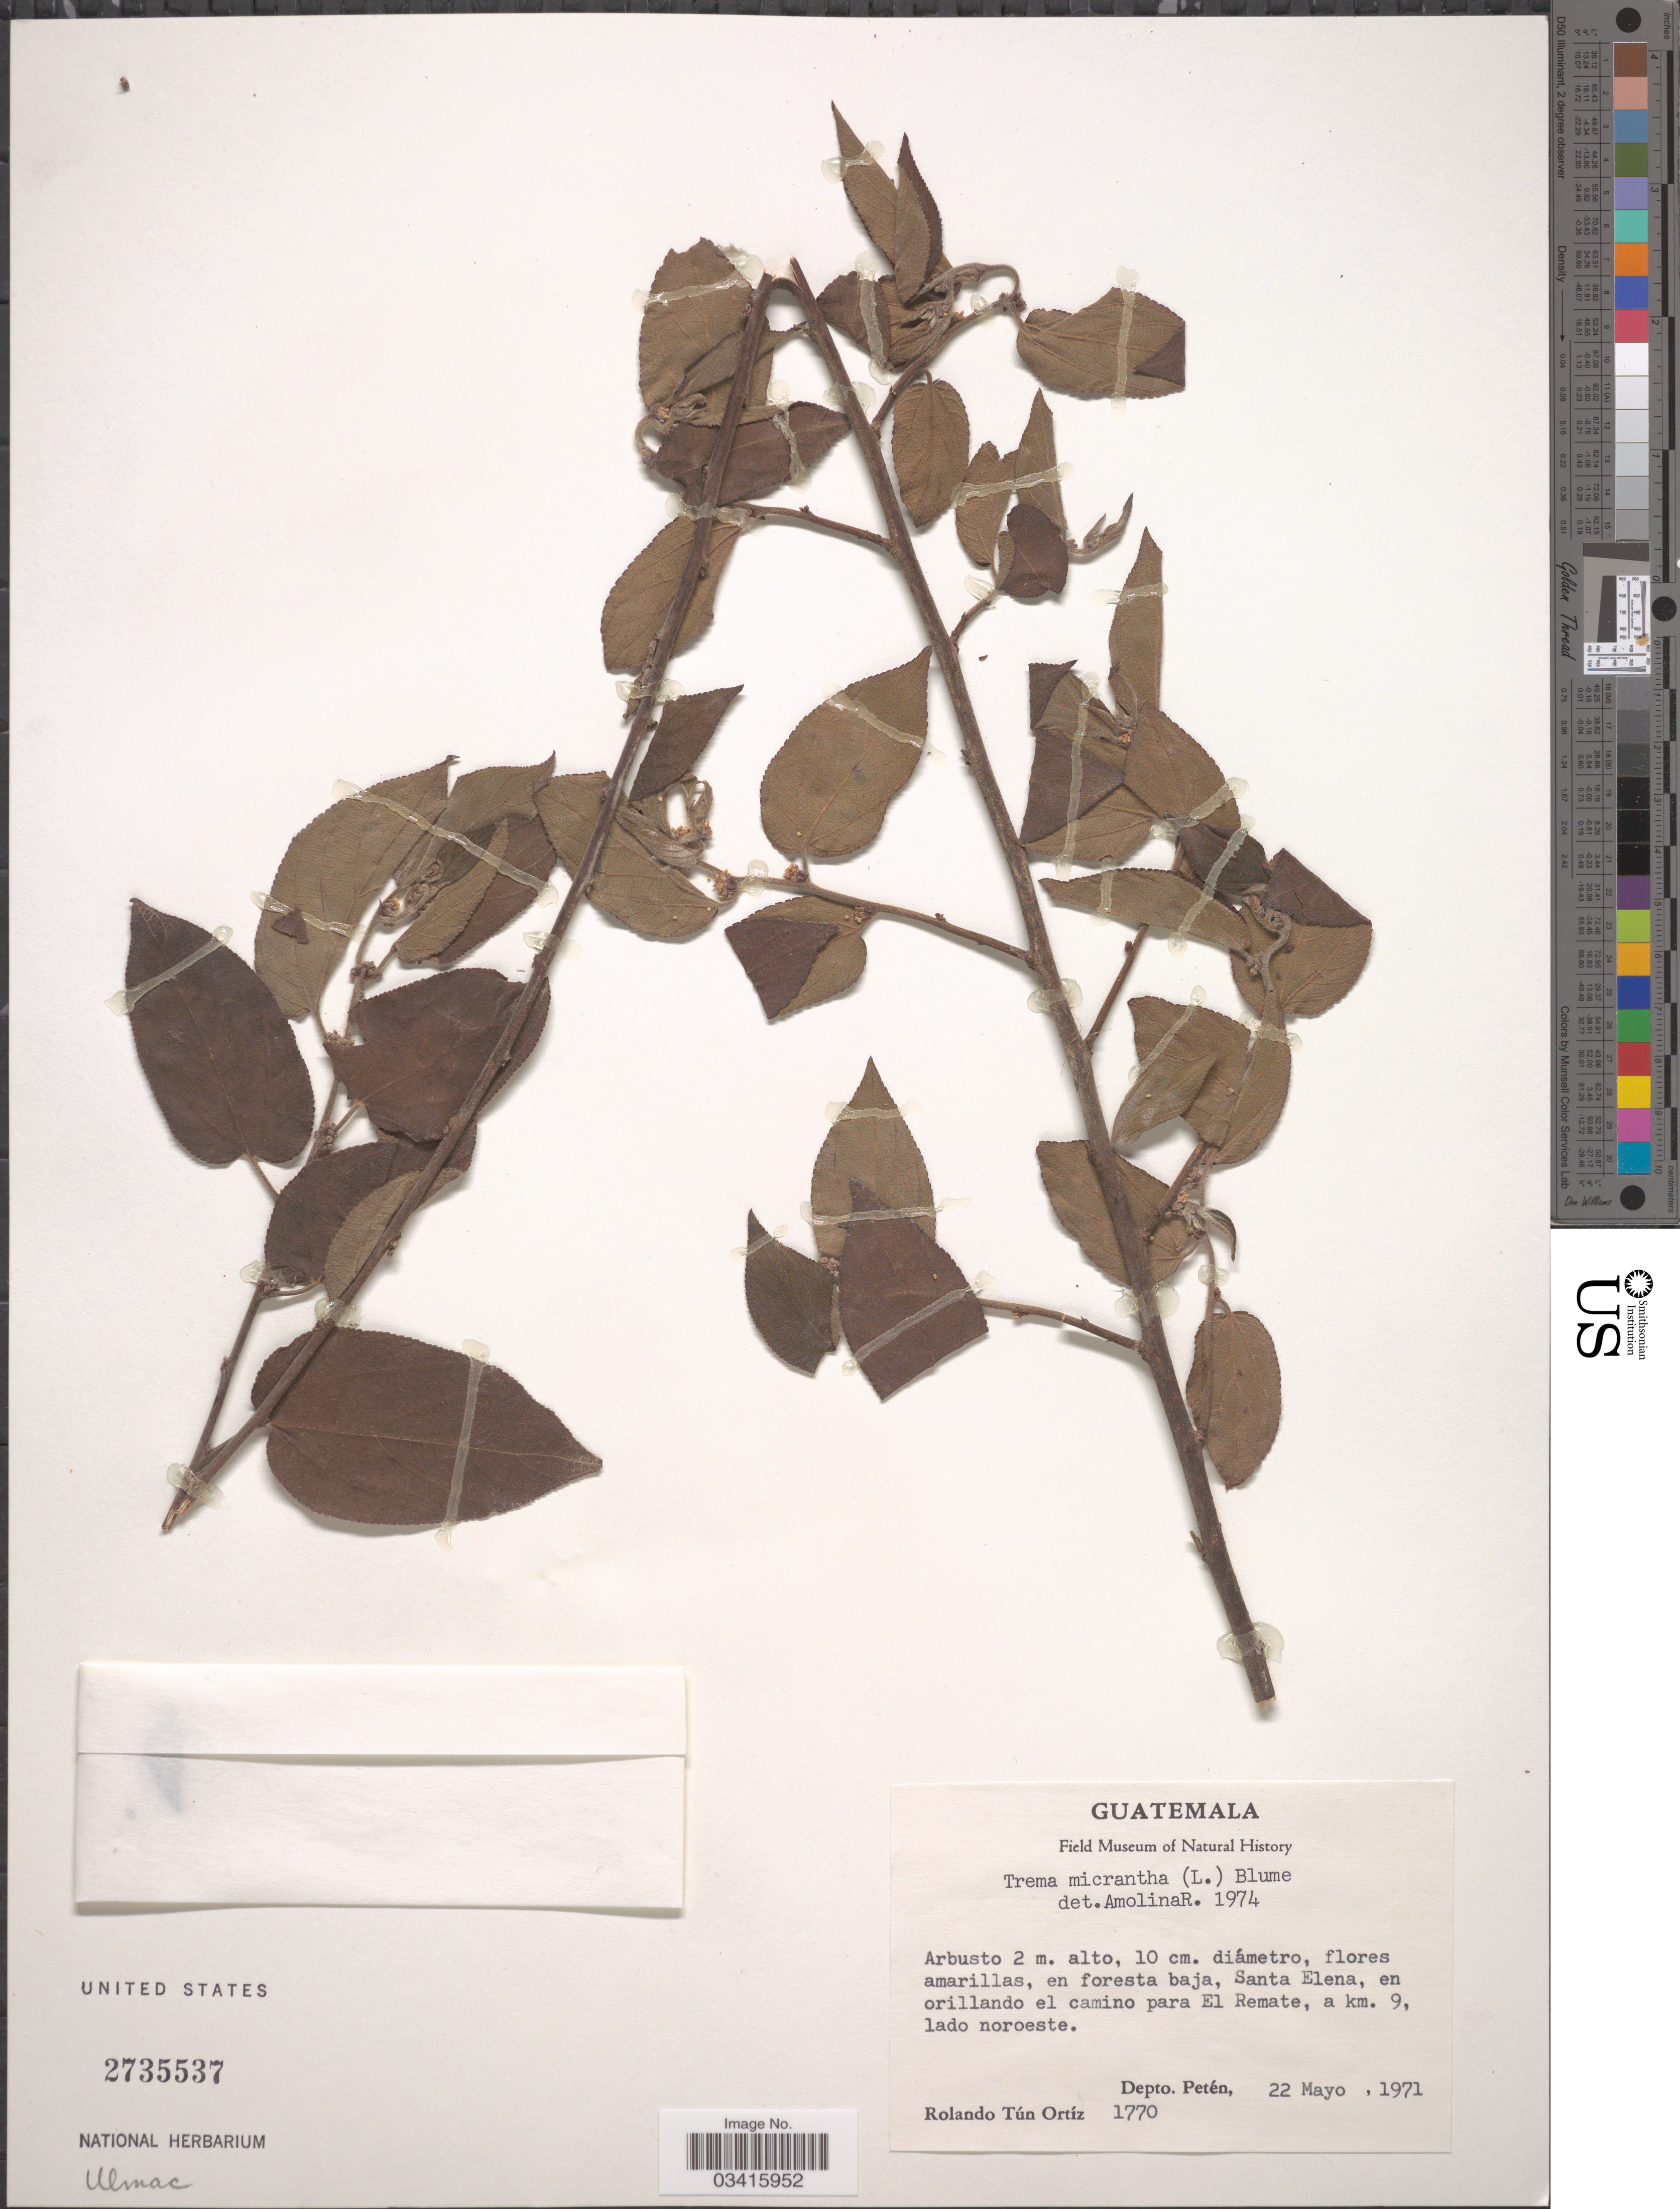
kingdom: Plantae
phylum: Tracheophyta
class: Magnoliopsida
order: Rosales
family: Cannabaceae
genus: Trema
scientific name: Trema micranthum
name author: (L.) Blume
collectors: R. Ortiz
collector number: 1770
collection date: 1971-05-22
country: Guatemala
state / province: El Petén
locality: En foresta baja, Santa Elena, en orillando el camino para El Remate, a km. 9, lado noroeste. Depto. Petén.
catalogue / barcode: US 2735537